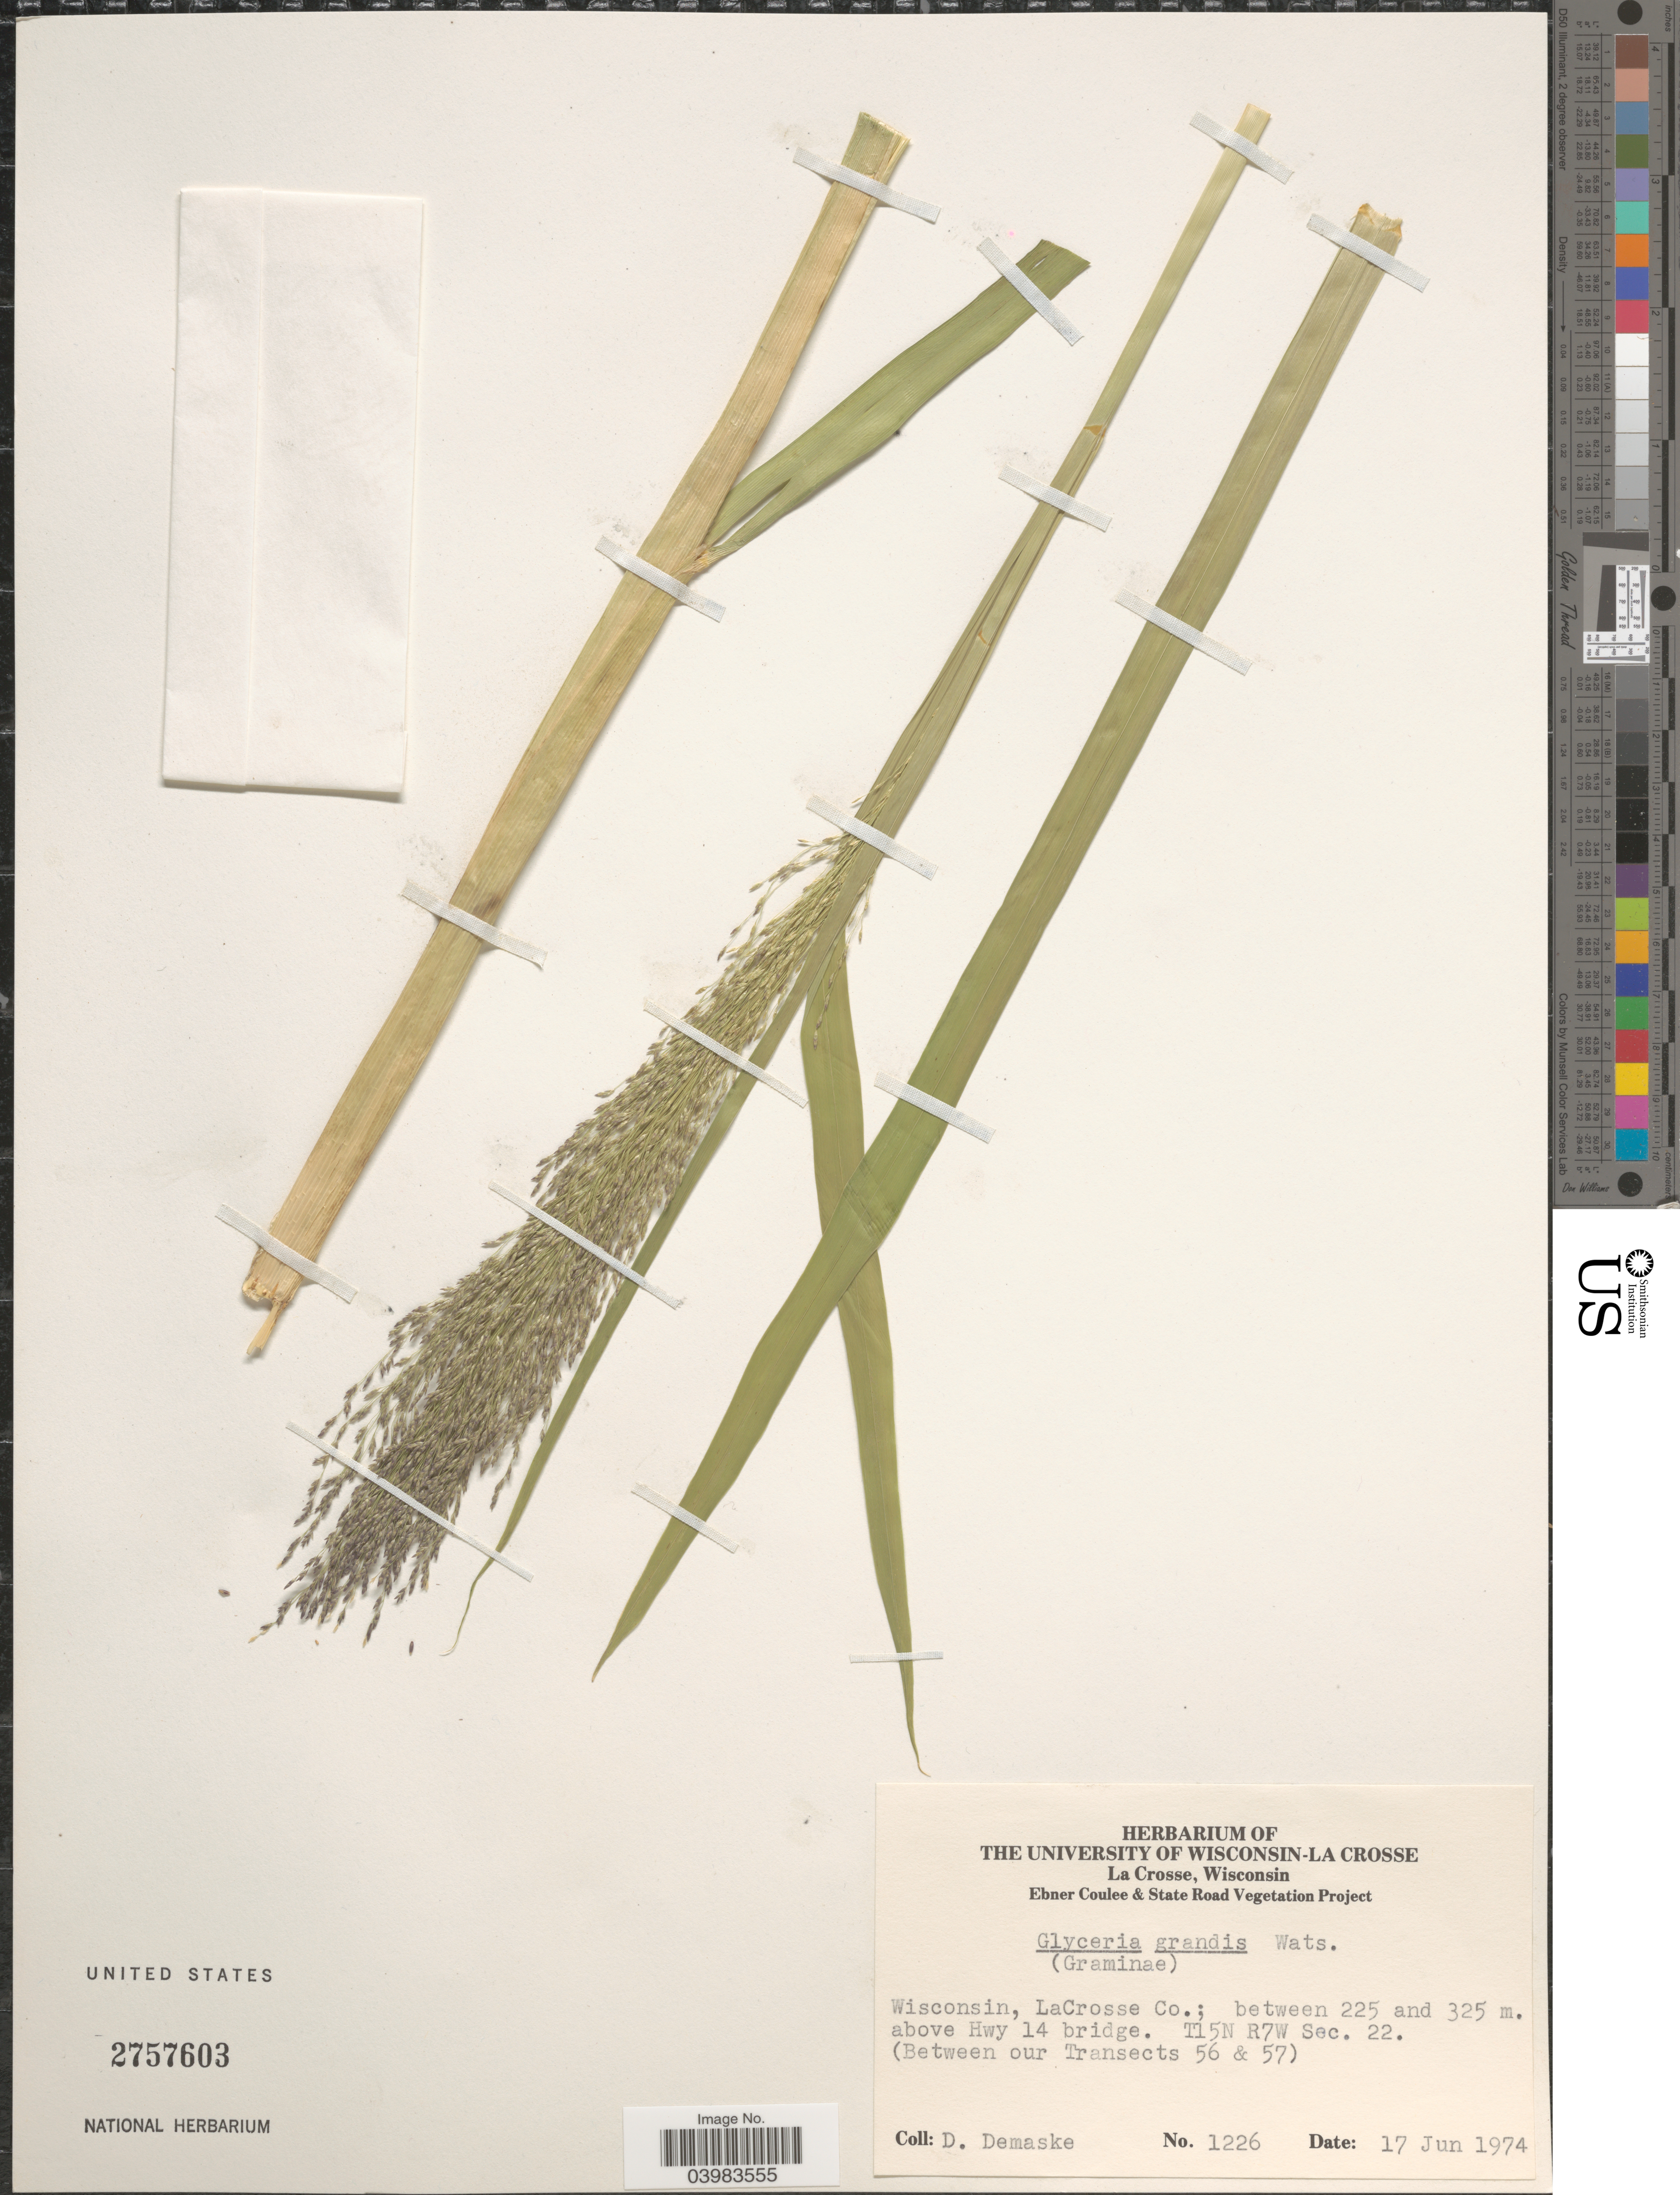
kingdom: Plantae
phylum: Tracheophyta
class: Liliopsida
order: Poales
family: Poaceae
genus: Glyceria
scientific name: Glyceria grandis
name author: S. Watson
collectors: D. Demaske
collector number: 1226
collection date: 1974-06-17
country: United States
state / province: Wisconsin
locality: La Crosse. Ebner Coulee & State Road Vegetation Project. LaCrosse Co.; above Hwy 14 bridge. T15N R&W Sec. 22. (Between our Transects 56 & 57).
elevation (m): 225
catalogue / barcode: US 2757603